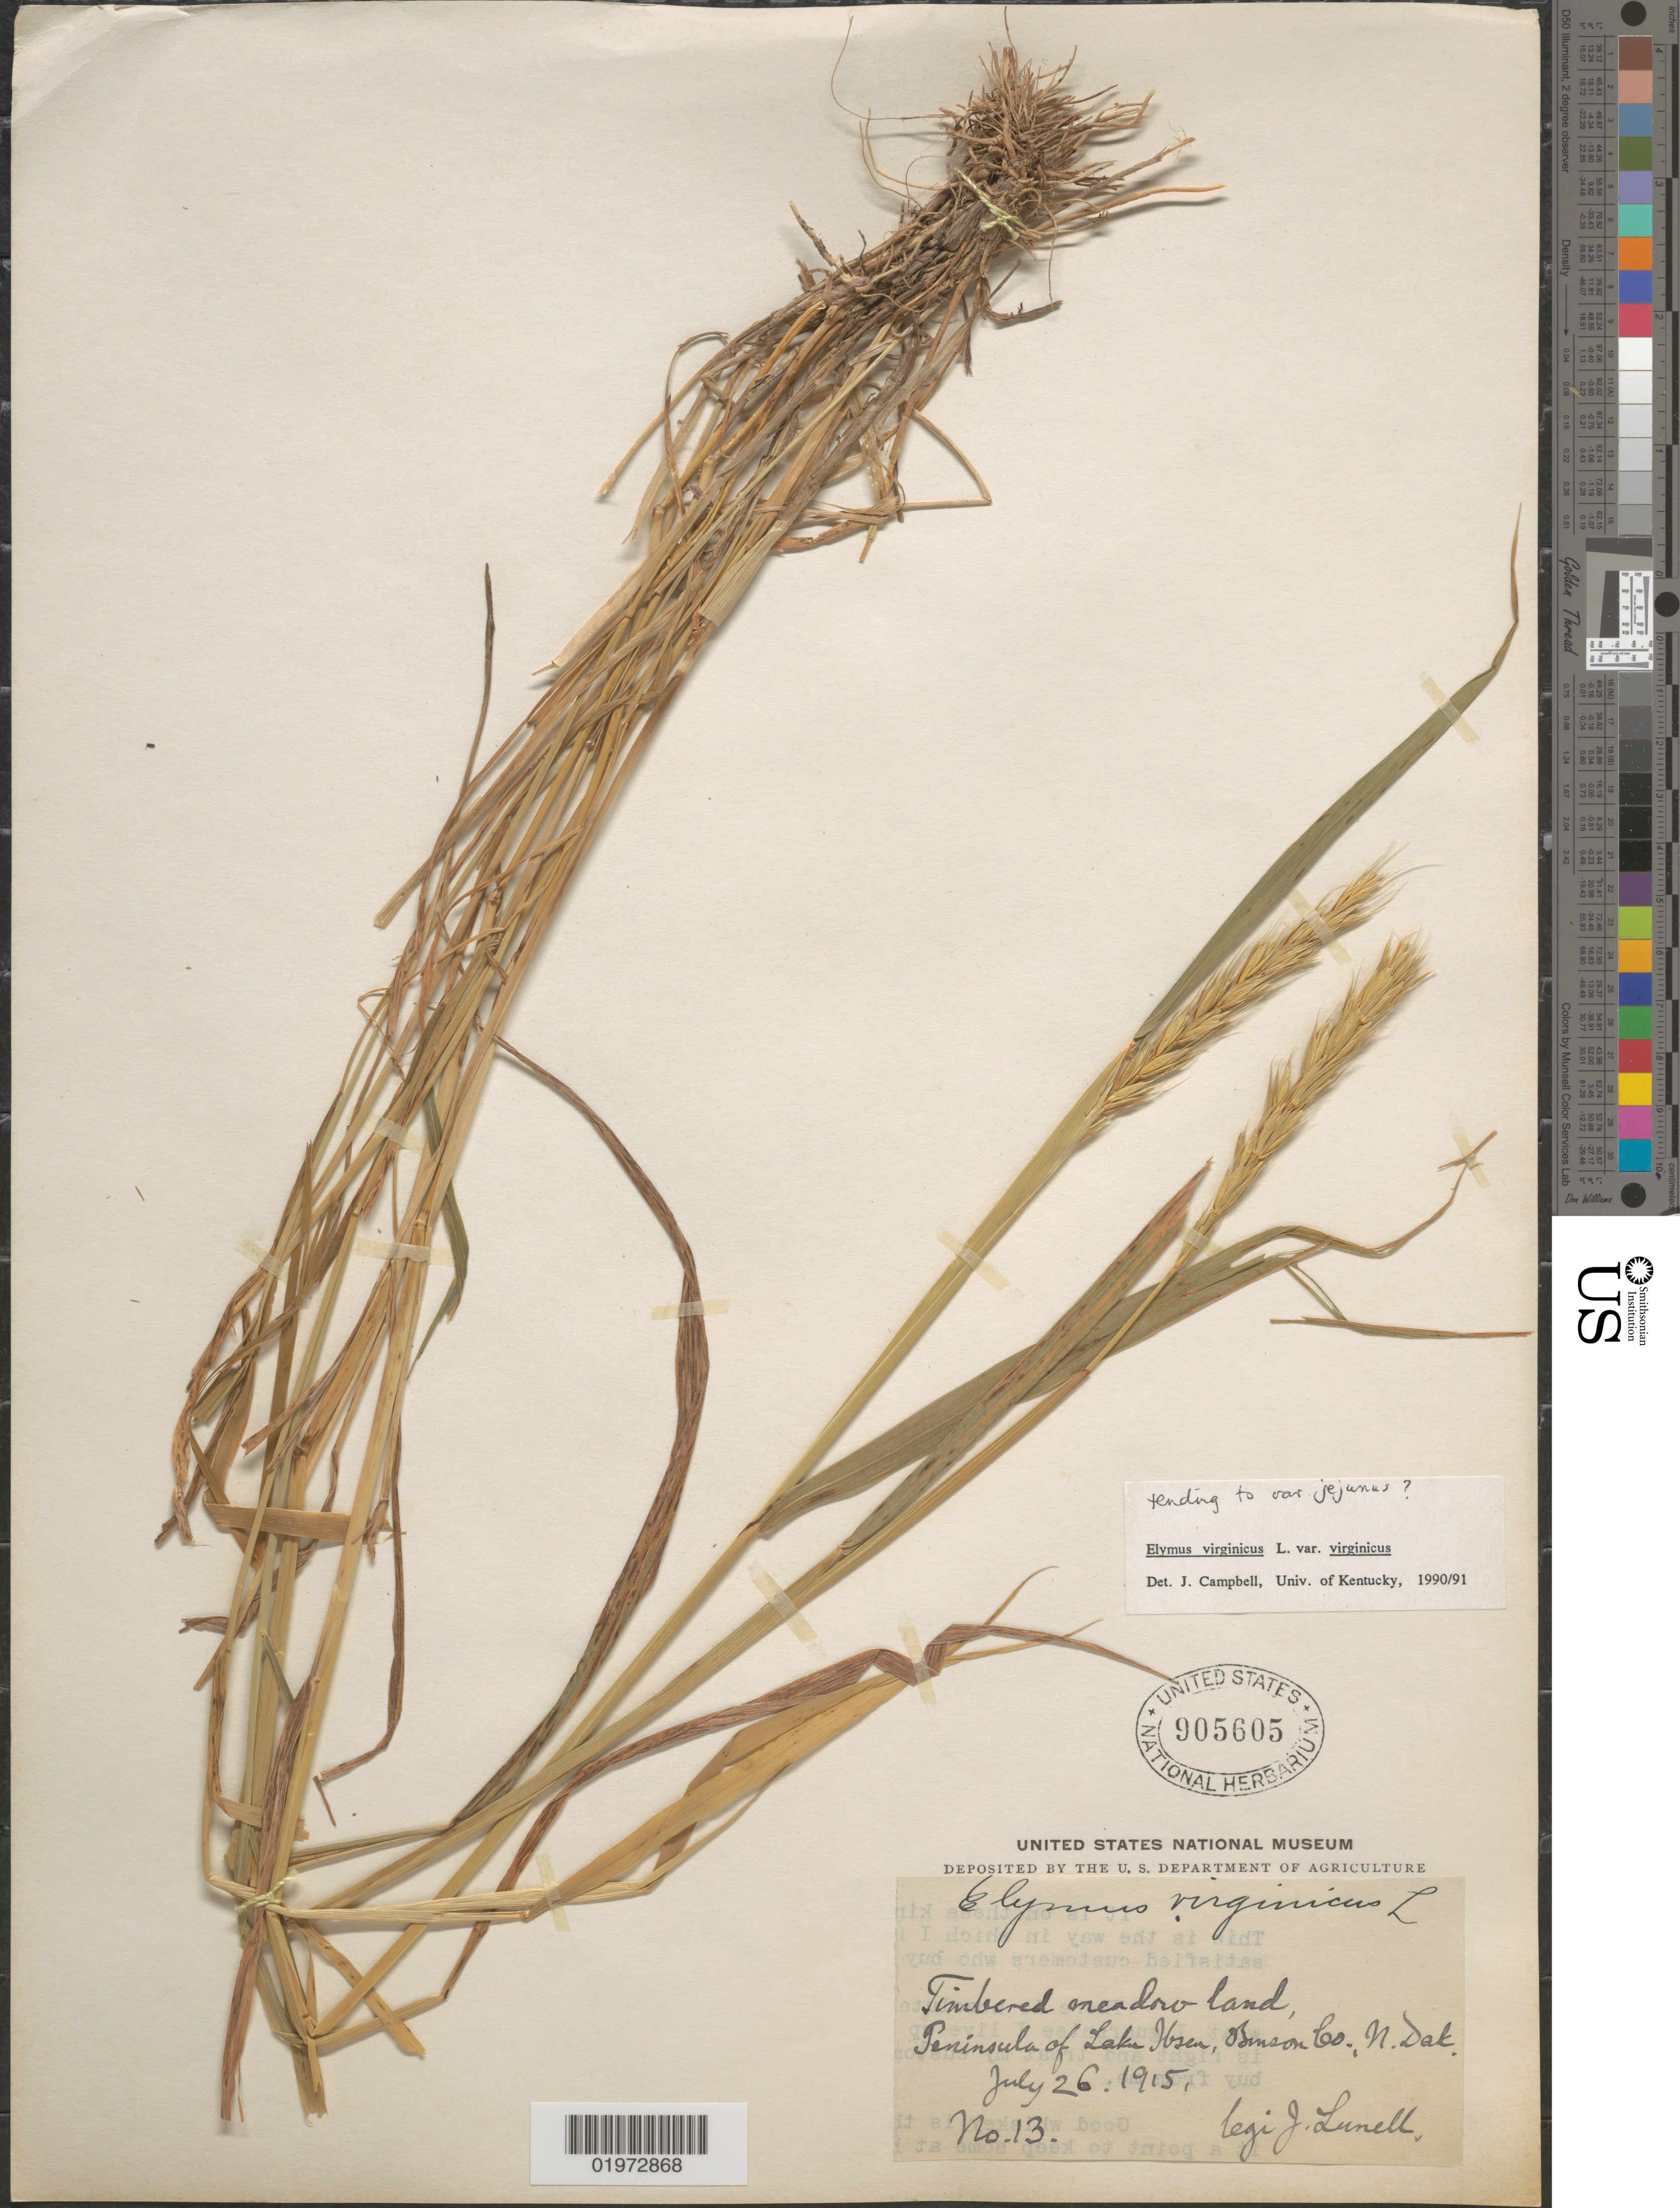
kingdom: Plantae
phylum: Tracheophyta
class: Liliopsida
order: Poales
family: Poaceae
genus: Elymus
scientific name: Elymus virginicus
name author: L.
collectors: J. Lunell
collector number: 13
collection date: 1915-07-26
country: United States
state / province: North Dakota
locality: Peninsula of Lake Ibsen, Benson Co.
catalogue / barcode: US 905605